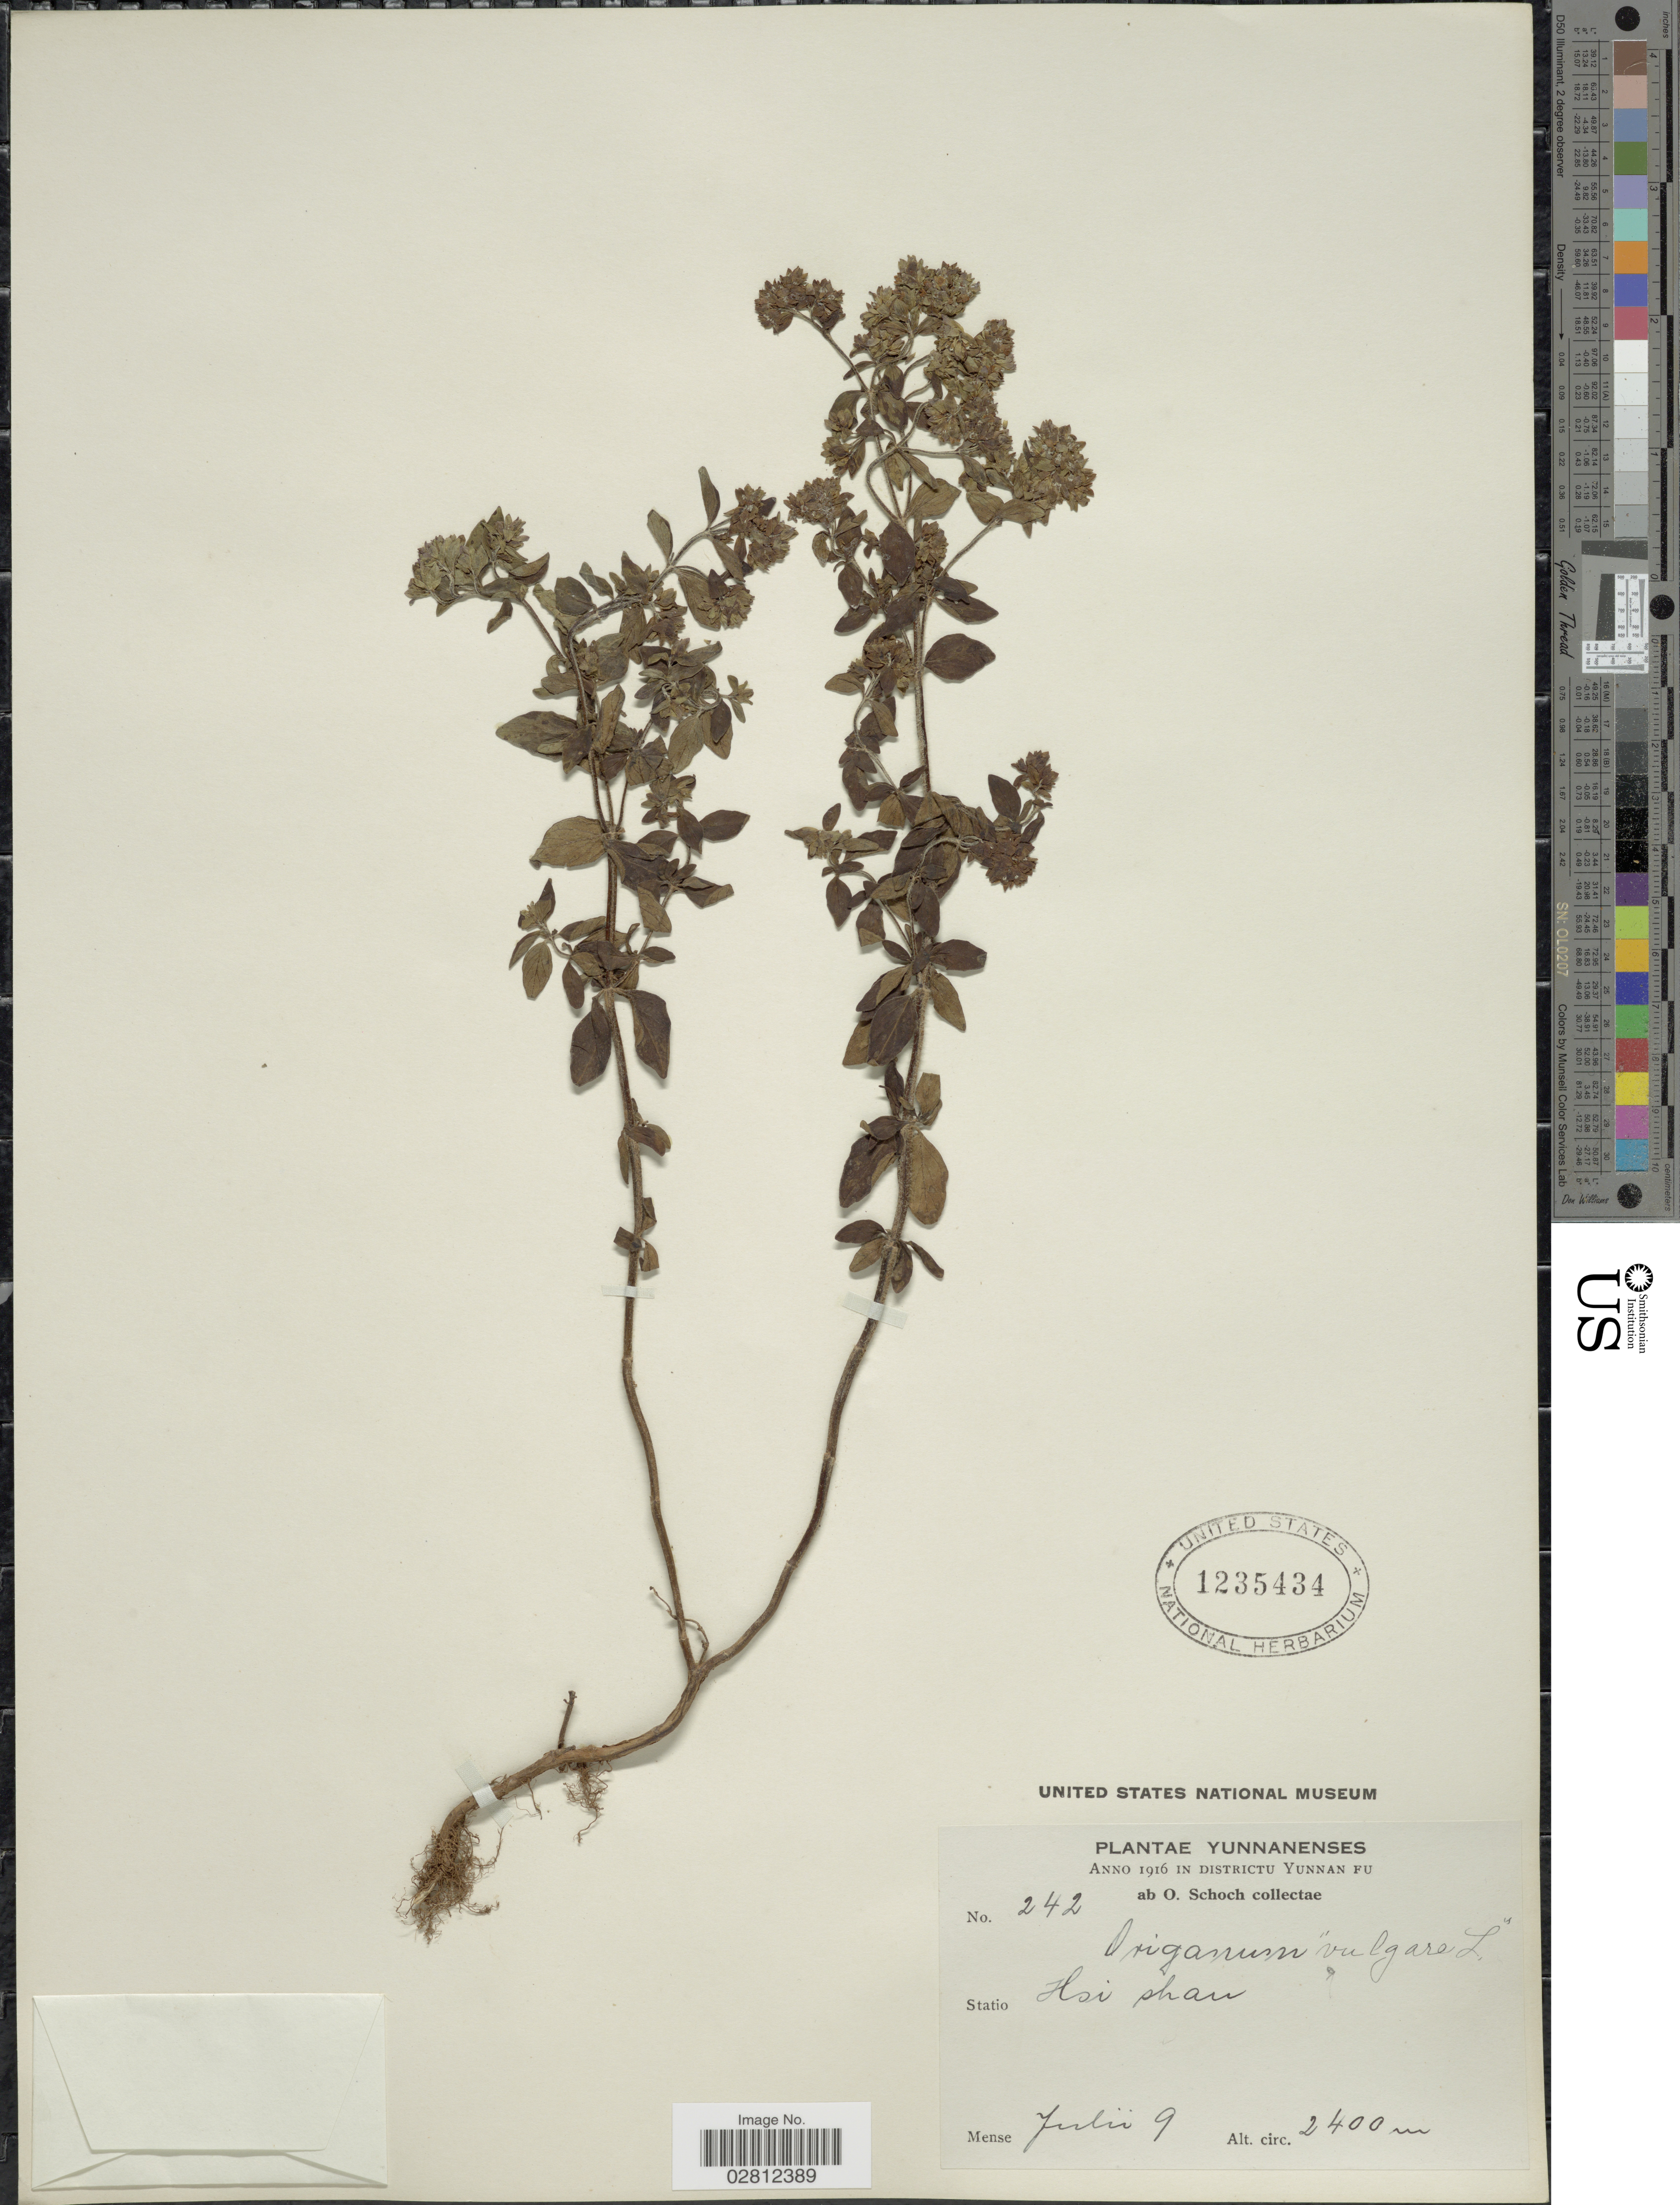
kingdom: Plantae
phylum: Tracheophyta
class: Magnoliopsida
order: Lamiales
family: Lamiaceae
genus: Origanum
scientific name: Origanum vulgare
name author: L.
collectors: O. Schoch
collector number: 242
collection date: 1916-07-09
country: China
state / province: Yunnan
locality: Districtu Yunnan Fu. Statio Hsi Shan.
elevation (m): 2400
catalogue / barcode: US 1235434